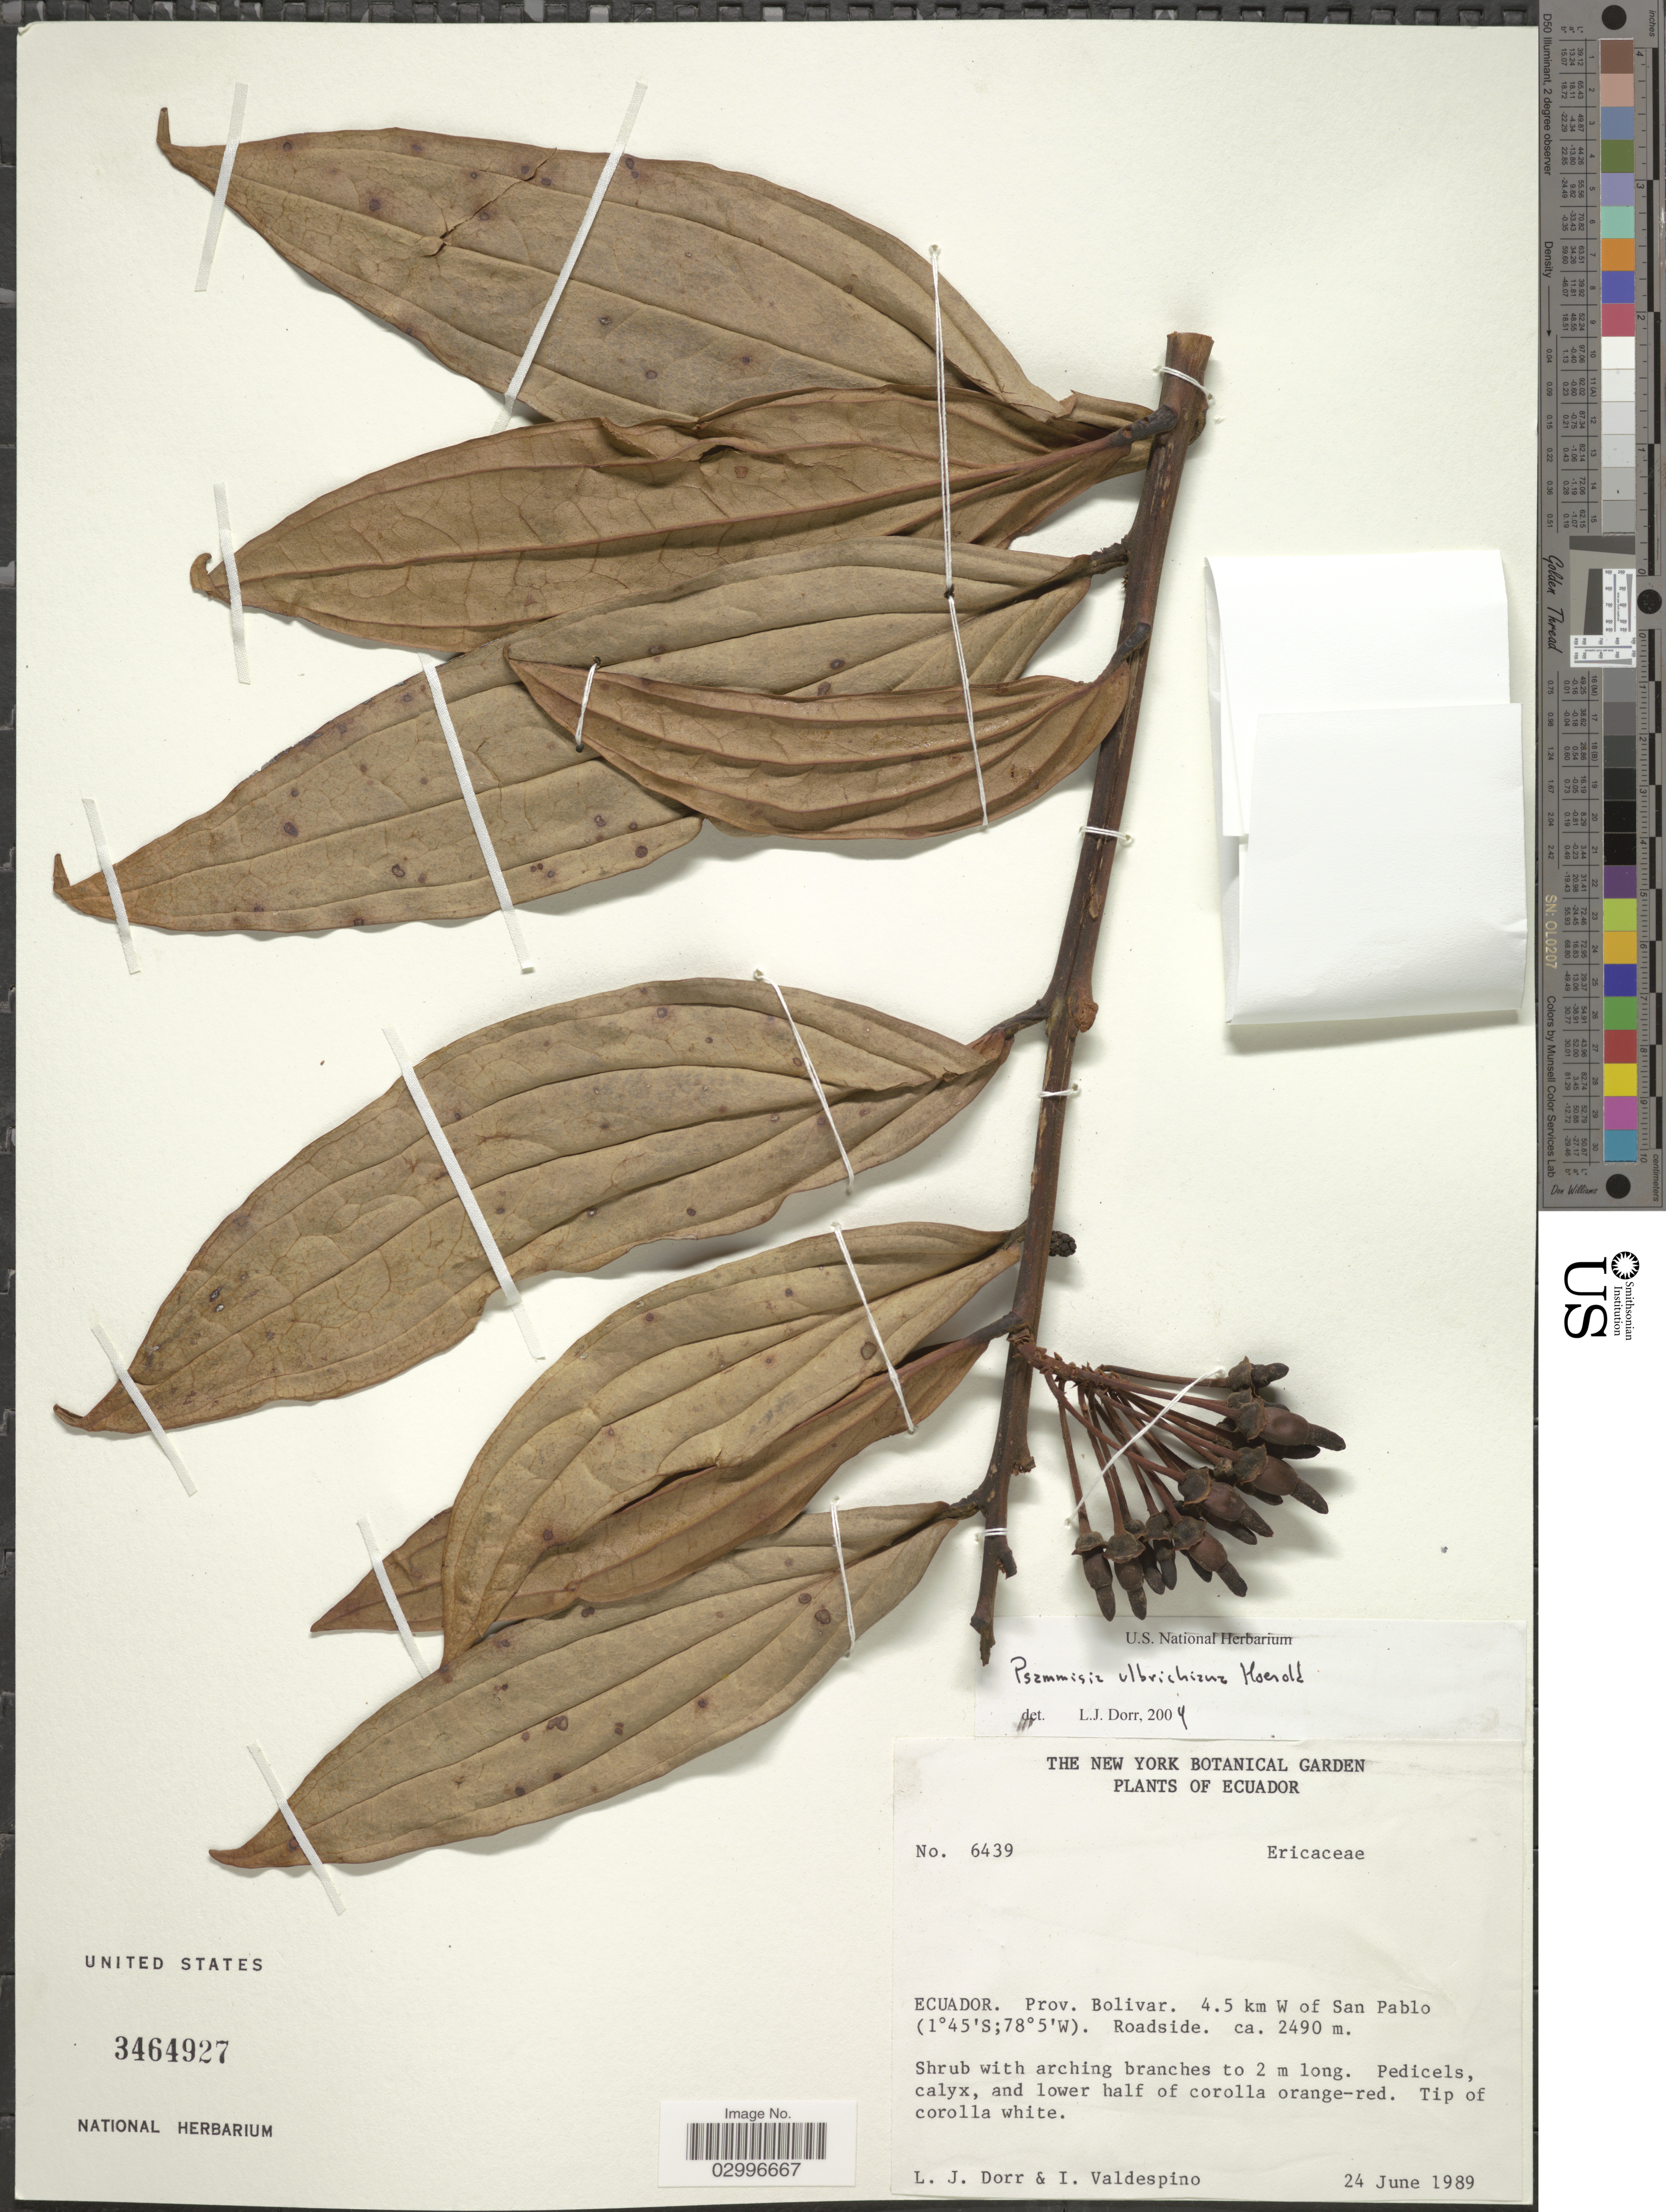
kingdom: Plantae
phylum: Tracheophyta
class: Magnoliopsida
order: Ericales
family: Ericaceae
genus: Psammisia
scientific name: Psammisia ulbrichiana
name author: Hoerold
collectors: L. J. Dorr & I. Valdespino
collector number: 6439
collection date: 1989-06-24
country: Ecuador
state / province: Bolívar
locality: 4.5 km W of San Pablo. Roadside.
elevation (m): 2490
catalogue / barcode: US 3464927